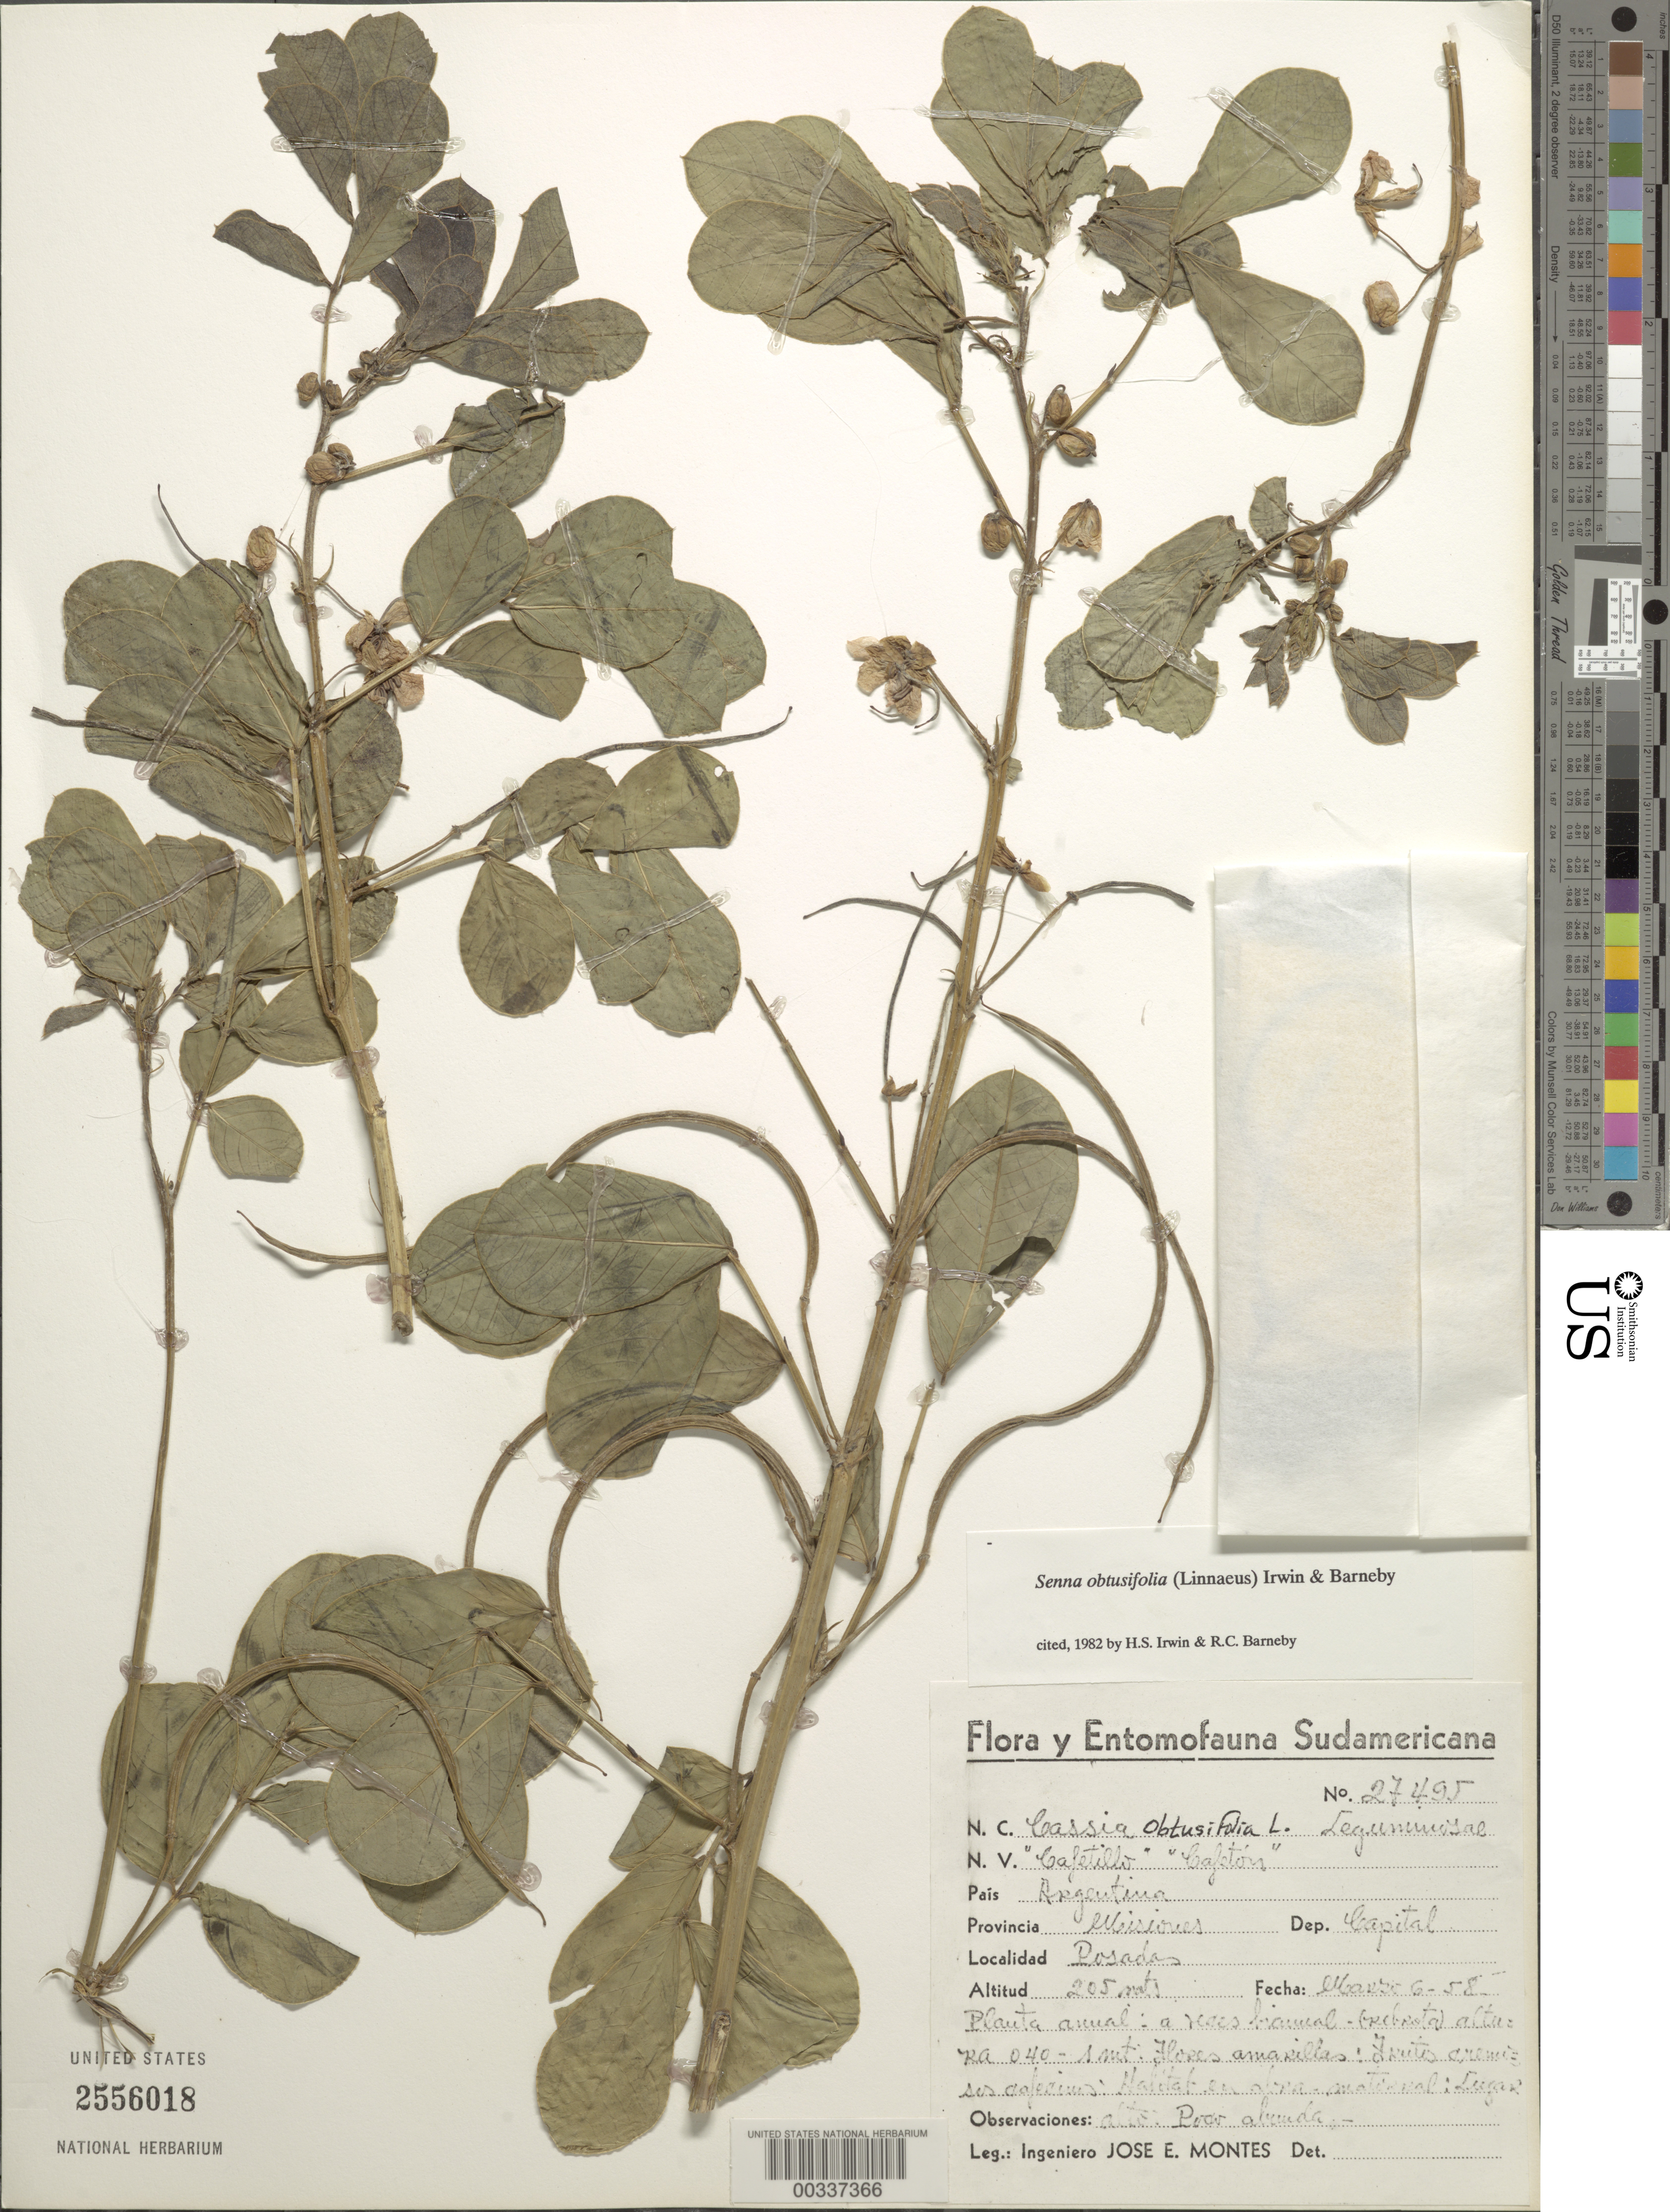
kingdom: Plantae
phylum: Tracheophyta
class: Magnoliopsida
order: Fabales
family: Fabaceae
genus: Senna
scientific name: Senna obtusifolia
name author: (L.) H.S. Irwin & Barneby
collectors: J. E. Montes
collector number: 27495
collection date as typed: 06 Mar 1958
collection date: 1958-03-06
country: Argentina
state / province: Misiones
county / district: Capital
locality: Posadas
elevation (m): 205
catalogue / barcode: US 2556018